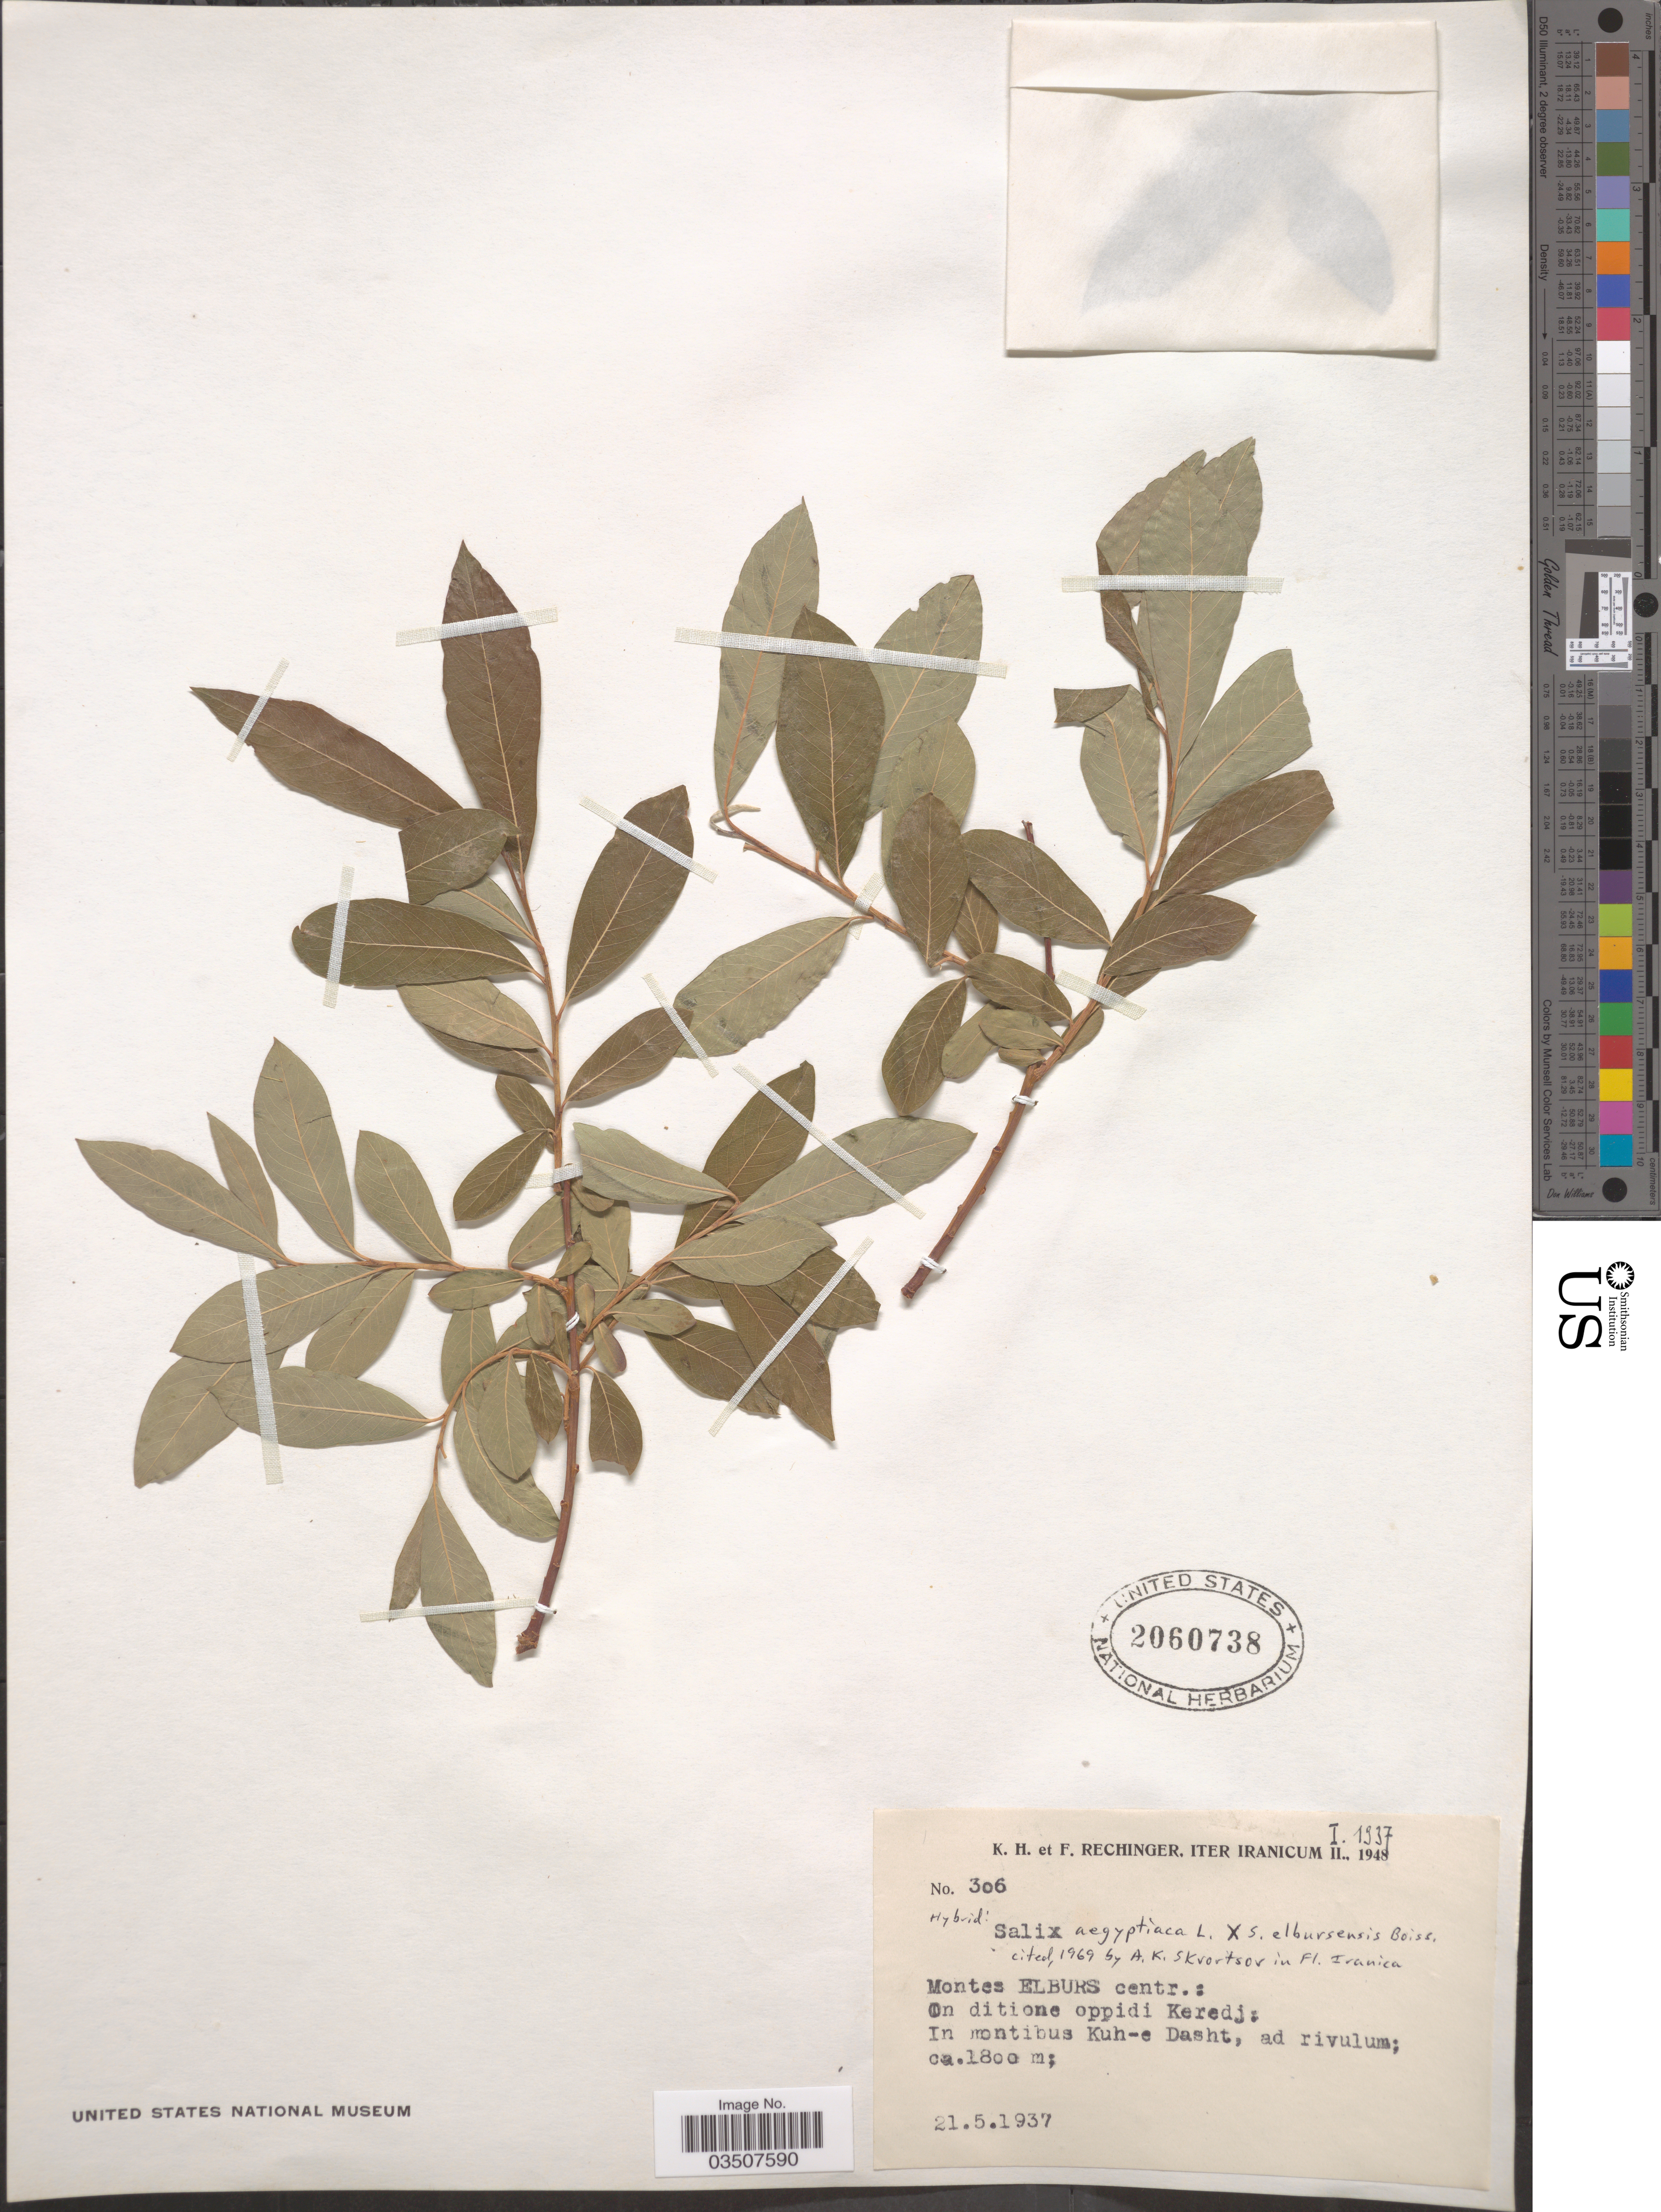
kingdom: Plantae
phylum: Tracheophyta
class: Magnoliopsida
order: Malpighiales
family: Salicaceae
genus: Salix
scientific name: Salix aegyptiaca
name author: L.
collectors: K. H. Rechinger & F. Rechinger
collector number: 306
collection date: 1937-05-21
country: Iran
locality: Montes Elburs centr.: On ditione oppidi Keredj: In montibus Kuh-e Dasht, ad rivulum.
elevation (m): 1800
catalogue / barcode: US 2060738